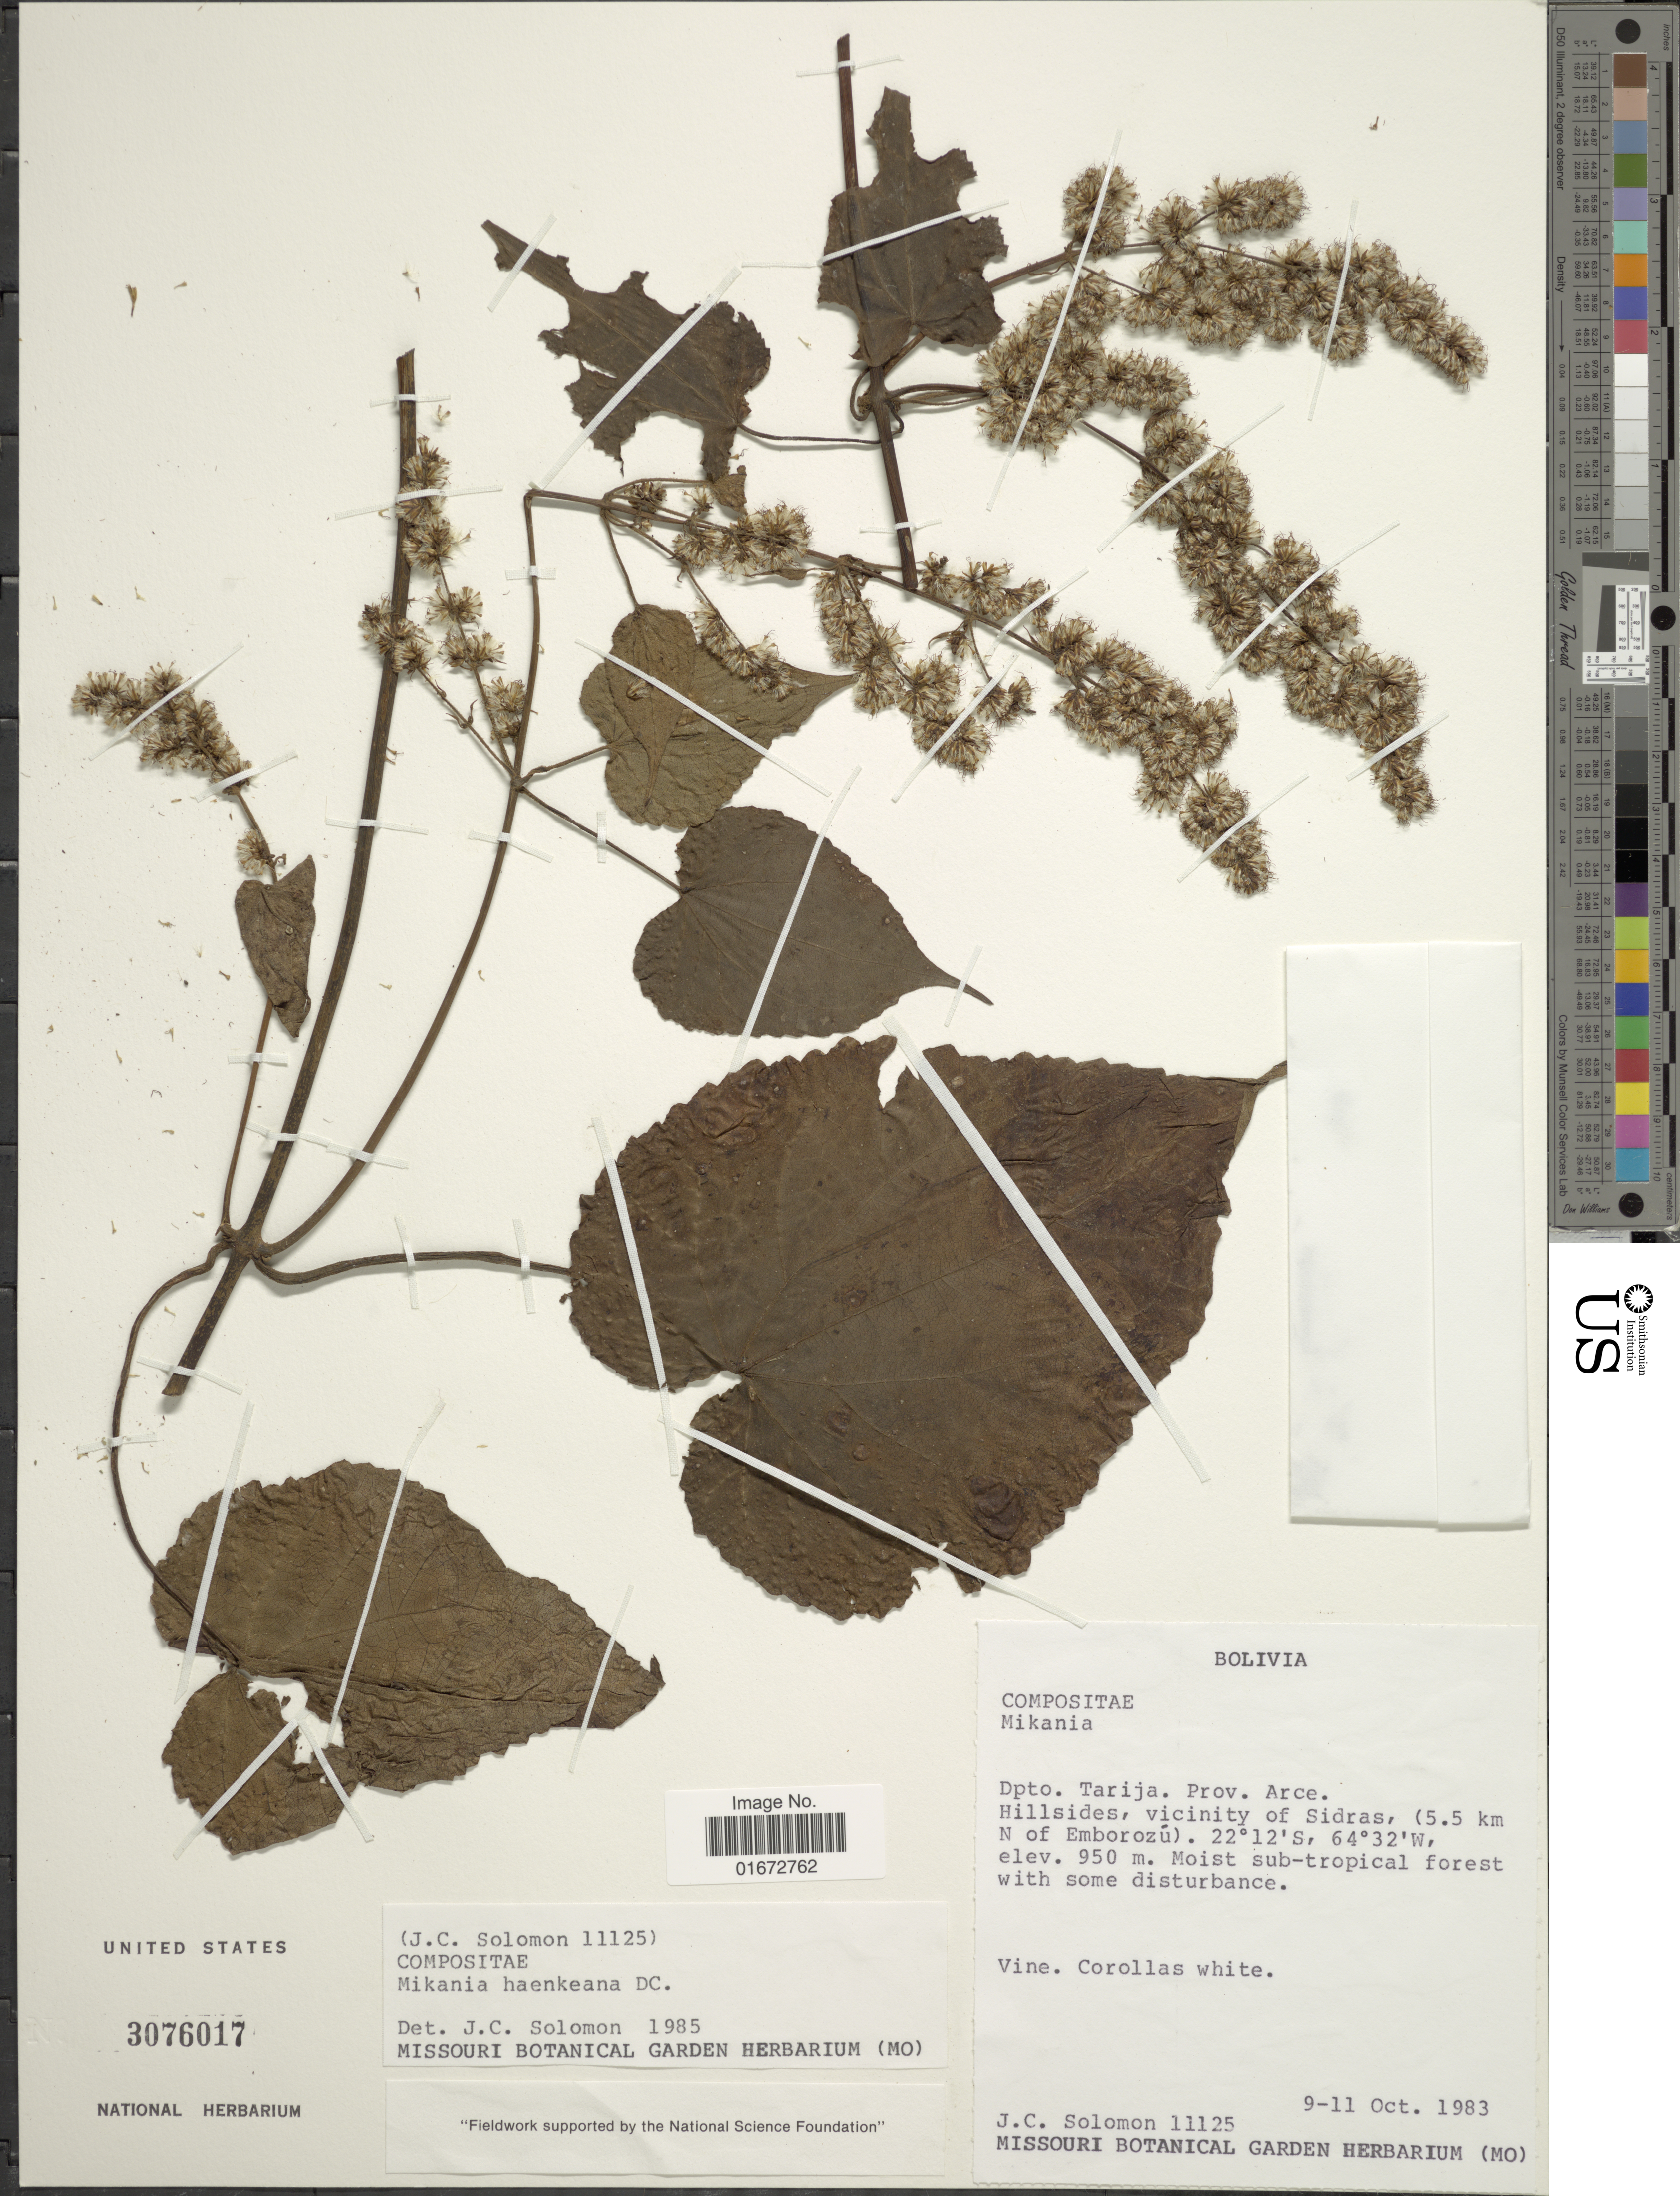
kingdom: Plantae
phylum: Tracheophyta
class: Magnoliopsida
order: Asterales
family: Asteraceae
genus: Mikania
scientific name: Mikania haenkeana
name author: DC.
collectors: J. C. Solomon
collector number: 11125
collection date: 1983-10-09/1983-10-11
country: Bolivia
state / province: Tarija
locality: Dpto. Tarija. Prov. Arce. Hillsides, vicinity of Sidras, (5.5 km N of Emborozú)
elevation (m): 950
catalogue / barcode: US 3076017